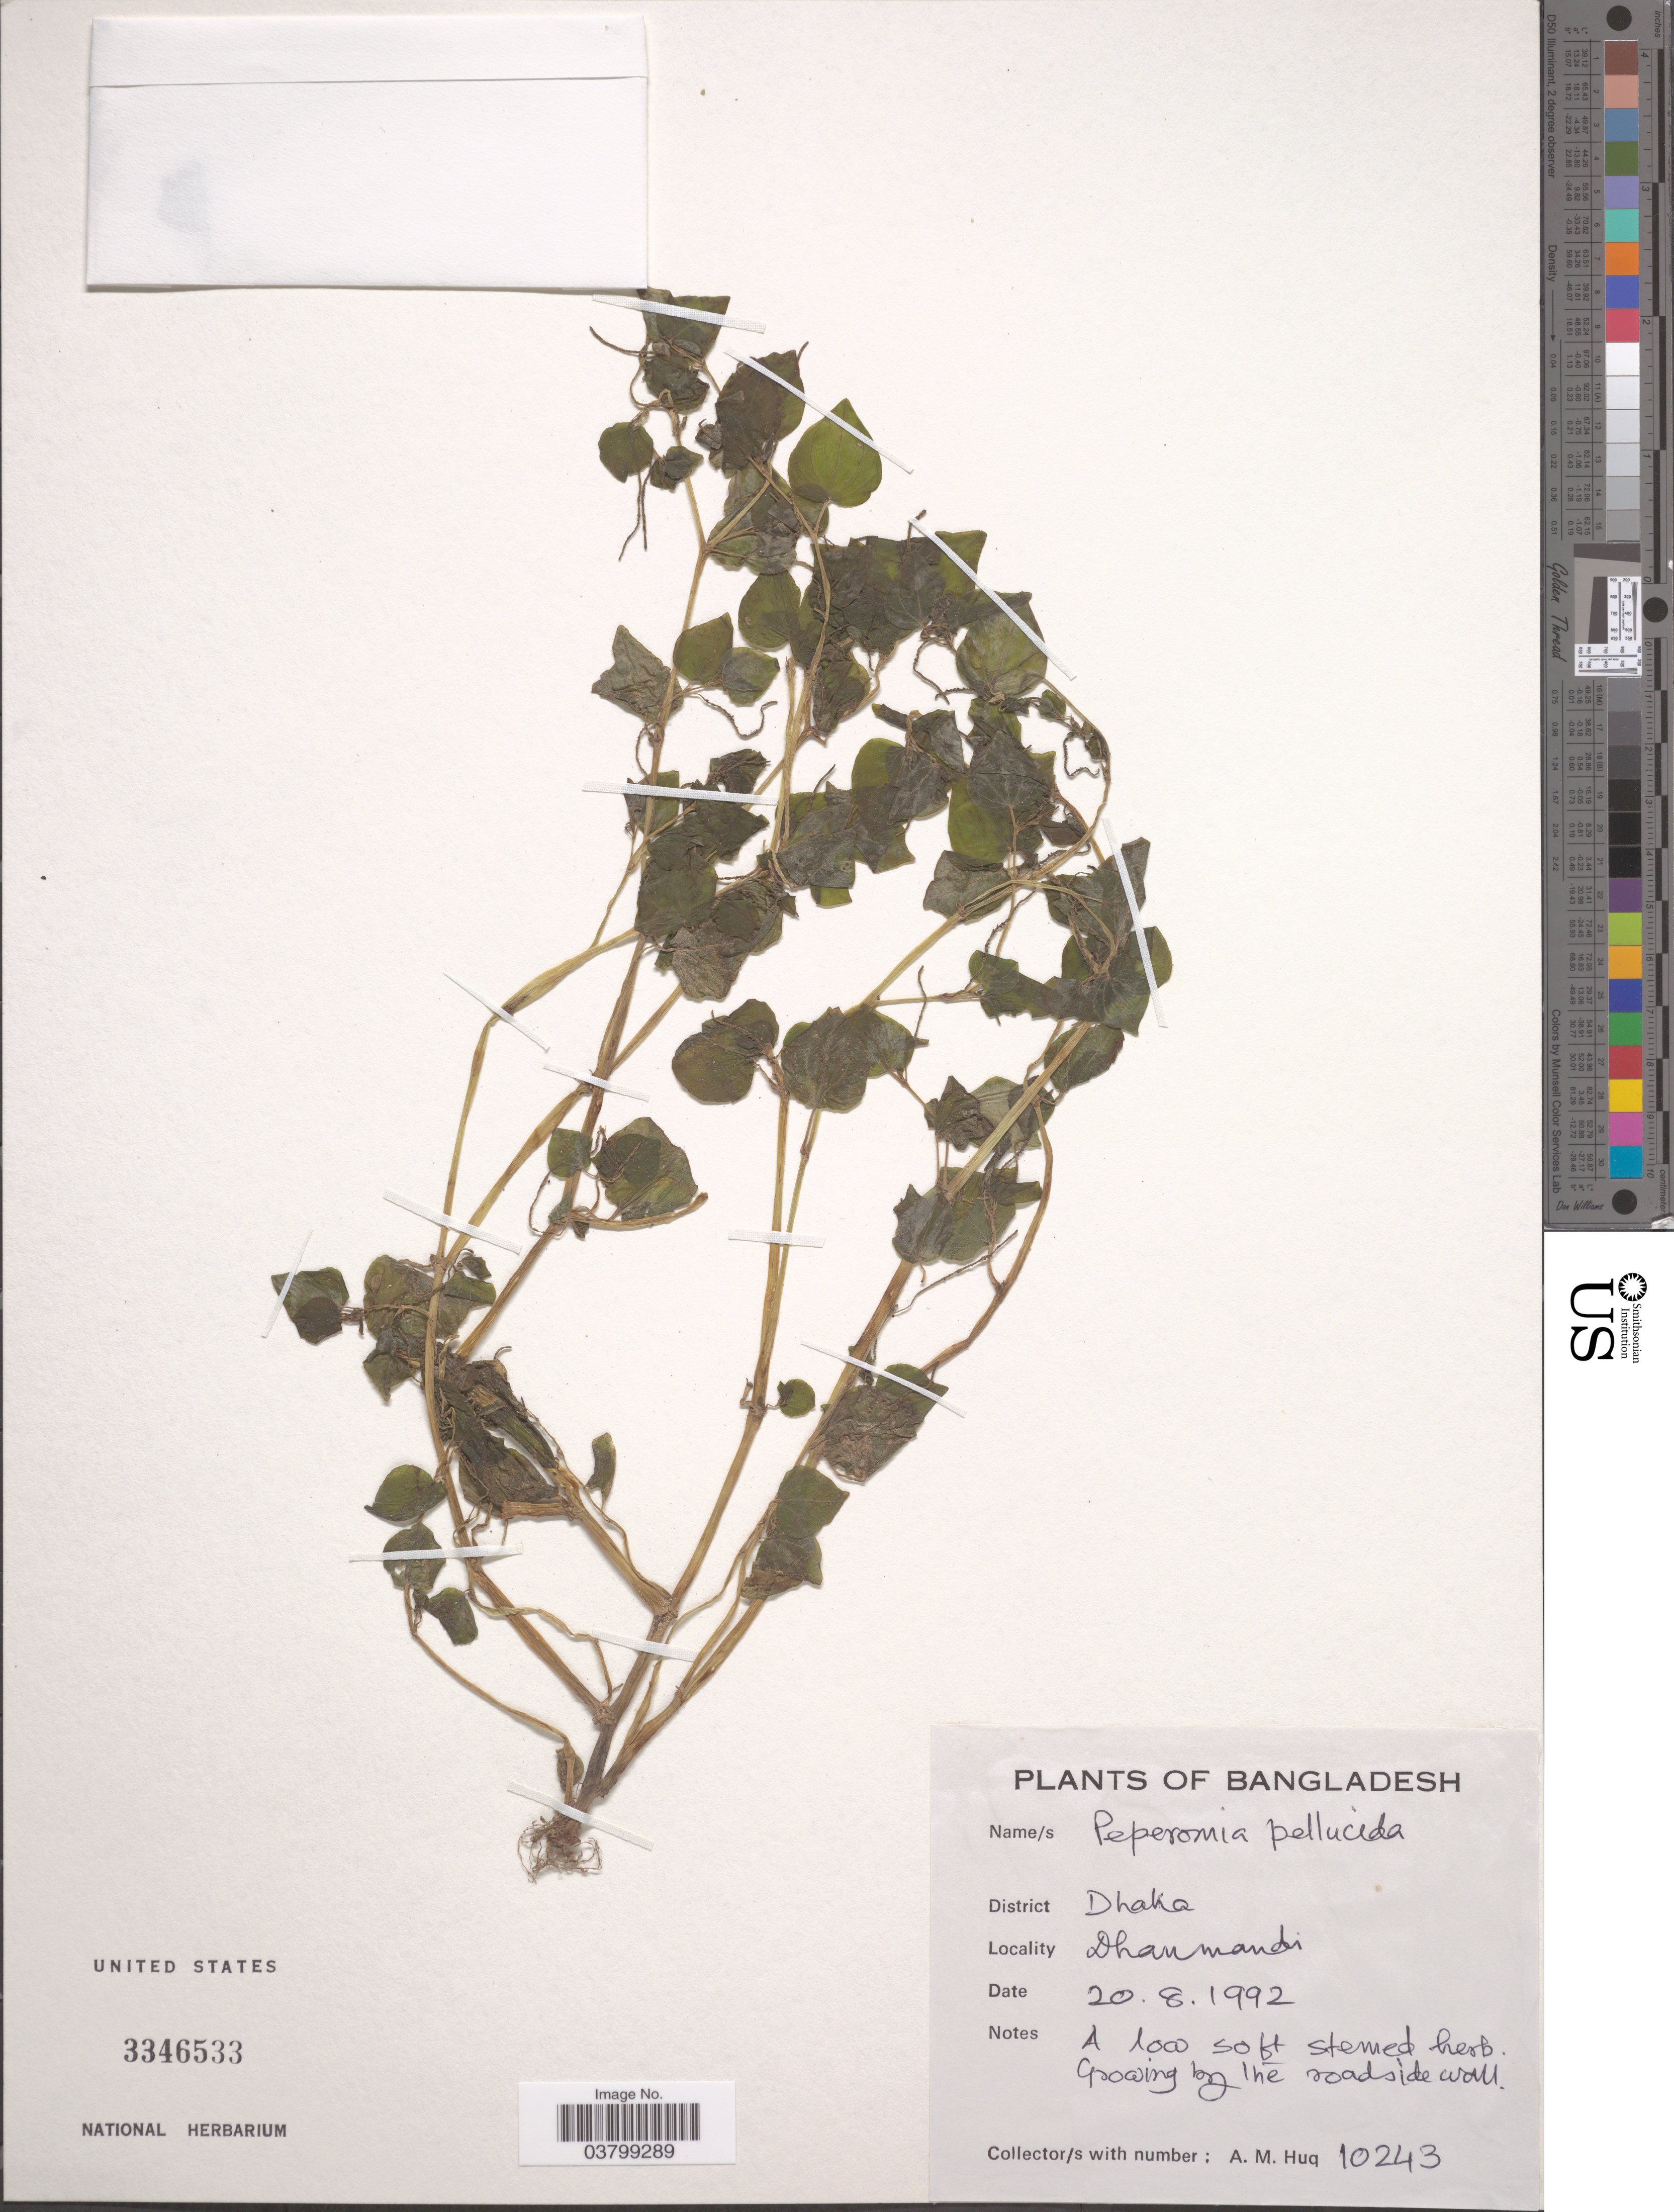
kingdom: Plantae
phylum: Tracheophyta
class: Magnoliopsida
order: Piperales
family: Piperaceae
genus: Peperomia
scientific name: Peperomia pellucida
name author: (L.) Kunth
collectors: A. M. Huq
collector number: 10243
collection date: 1992-08-20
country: Bangladesh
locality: District Dhaka. Dhanmandi.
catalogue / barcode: US 3346533